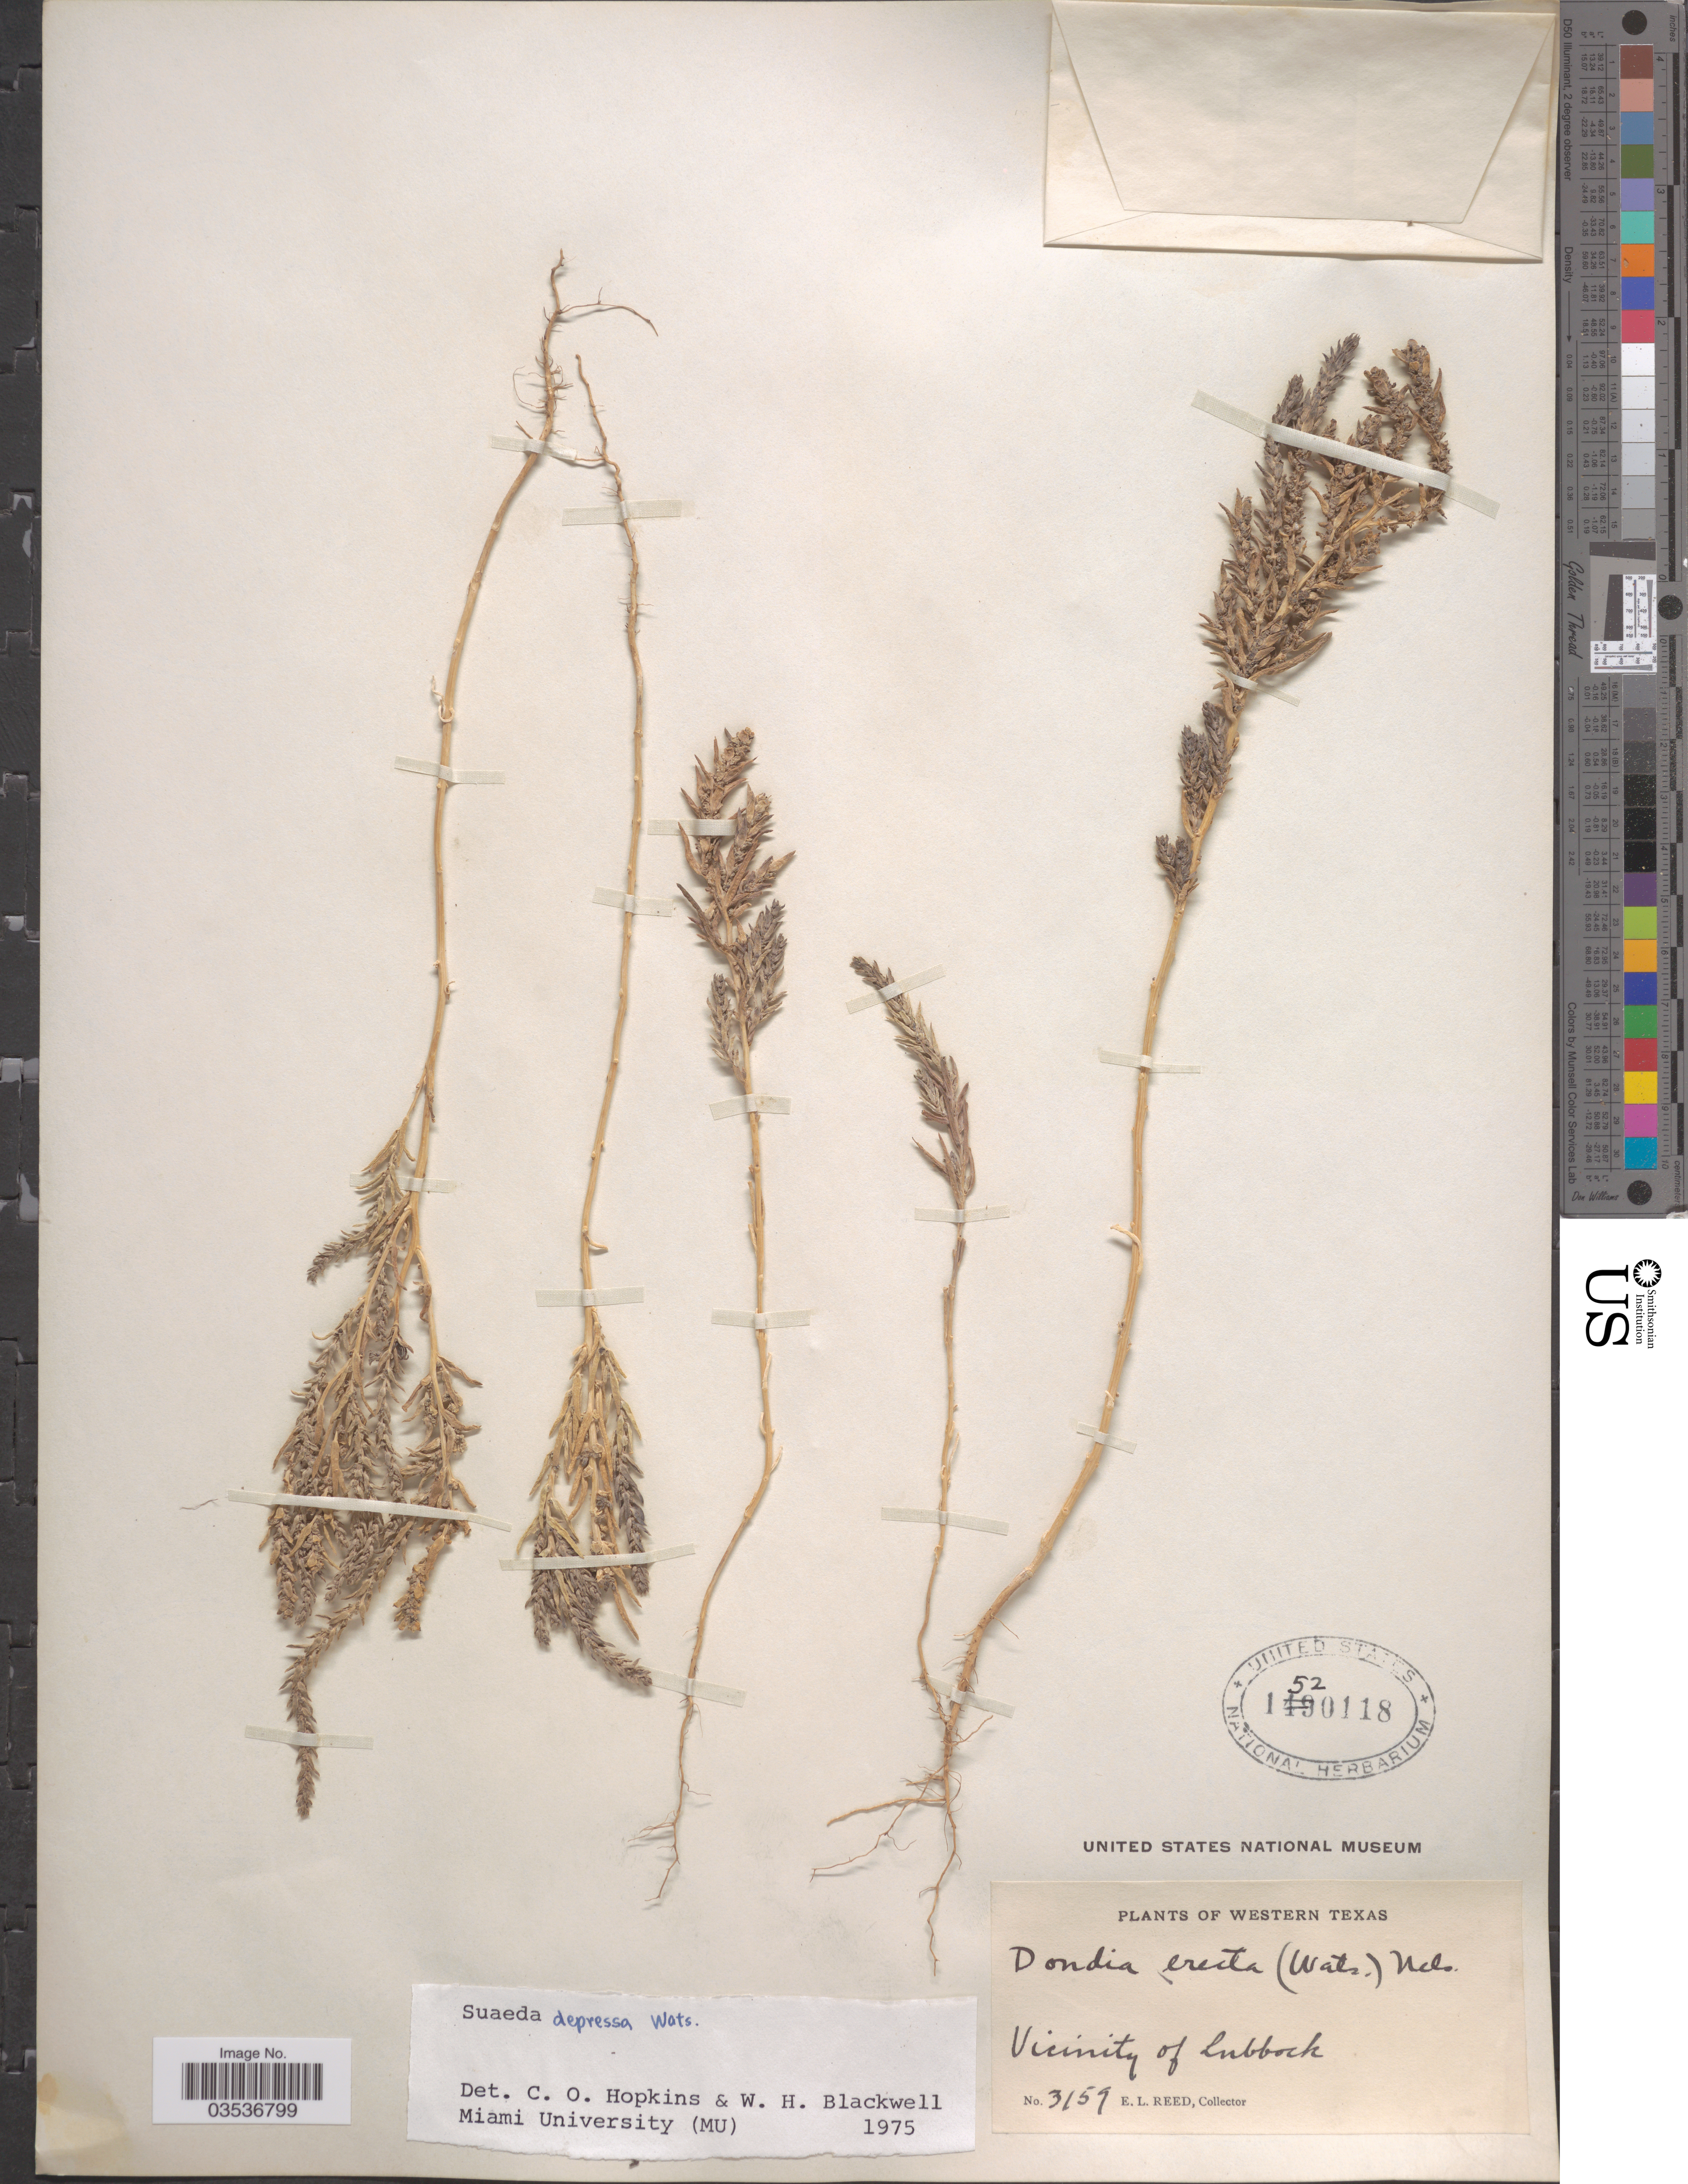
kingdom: Plantae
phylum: Tracheophyta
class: Magnoliopsida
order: Caryophyllales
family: Amaranthaceae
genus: Suaeda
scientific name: Suaeda depressa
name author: (Pursh) S. Watson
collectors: E. Reed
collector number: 3159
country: United States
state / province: Texas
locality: Western Texas. Vicinity of Lubbock.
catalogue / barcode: US 1520118